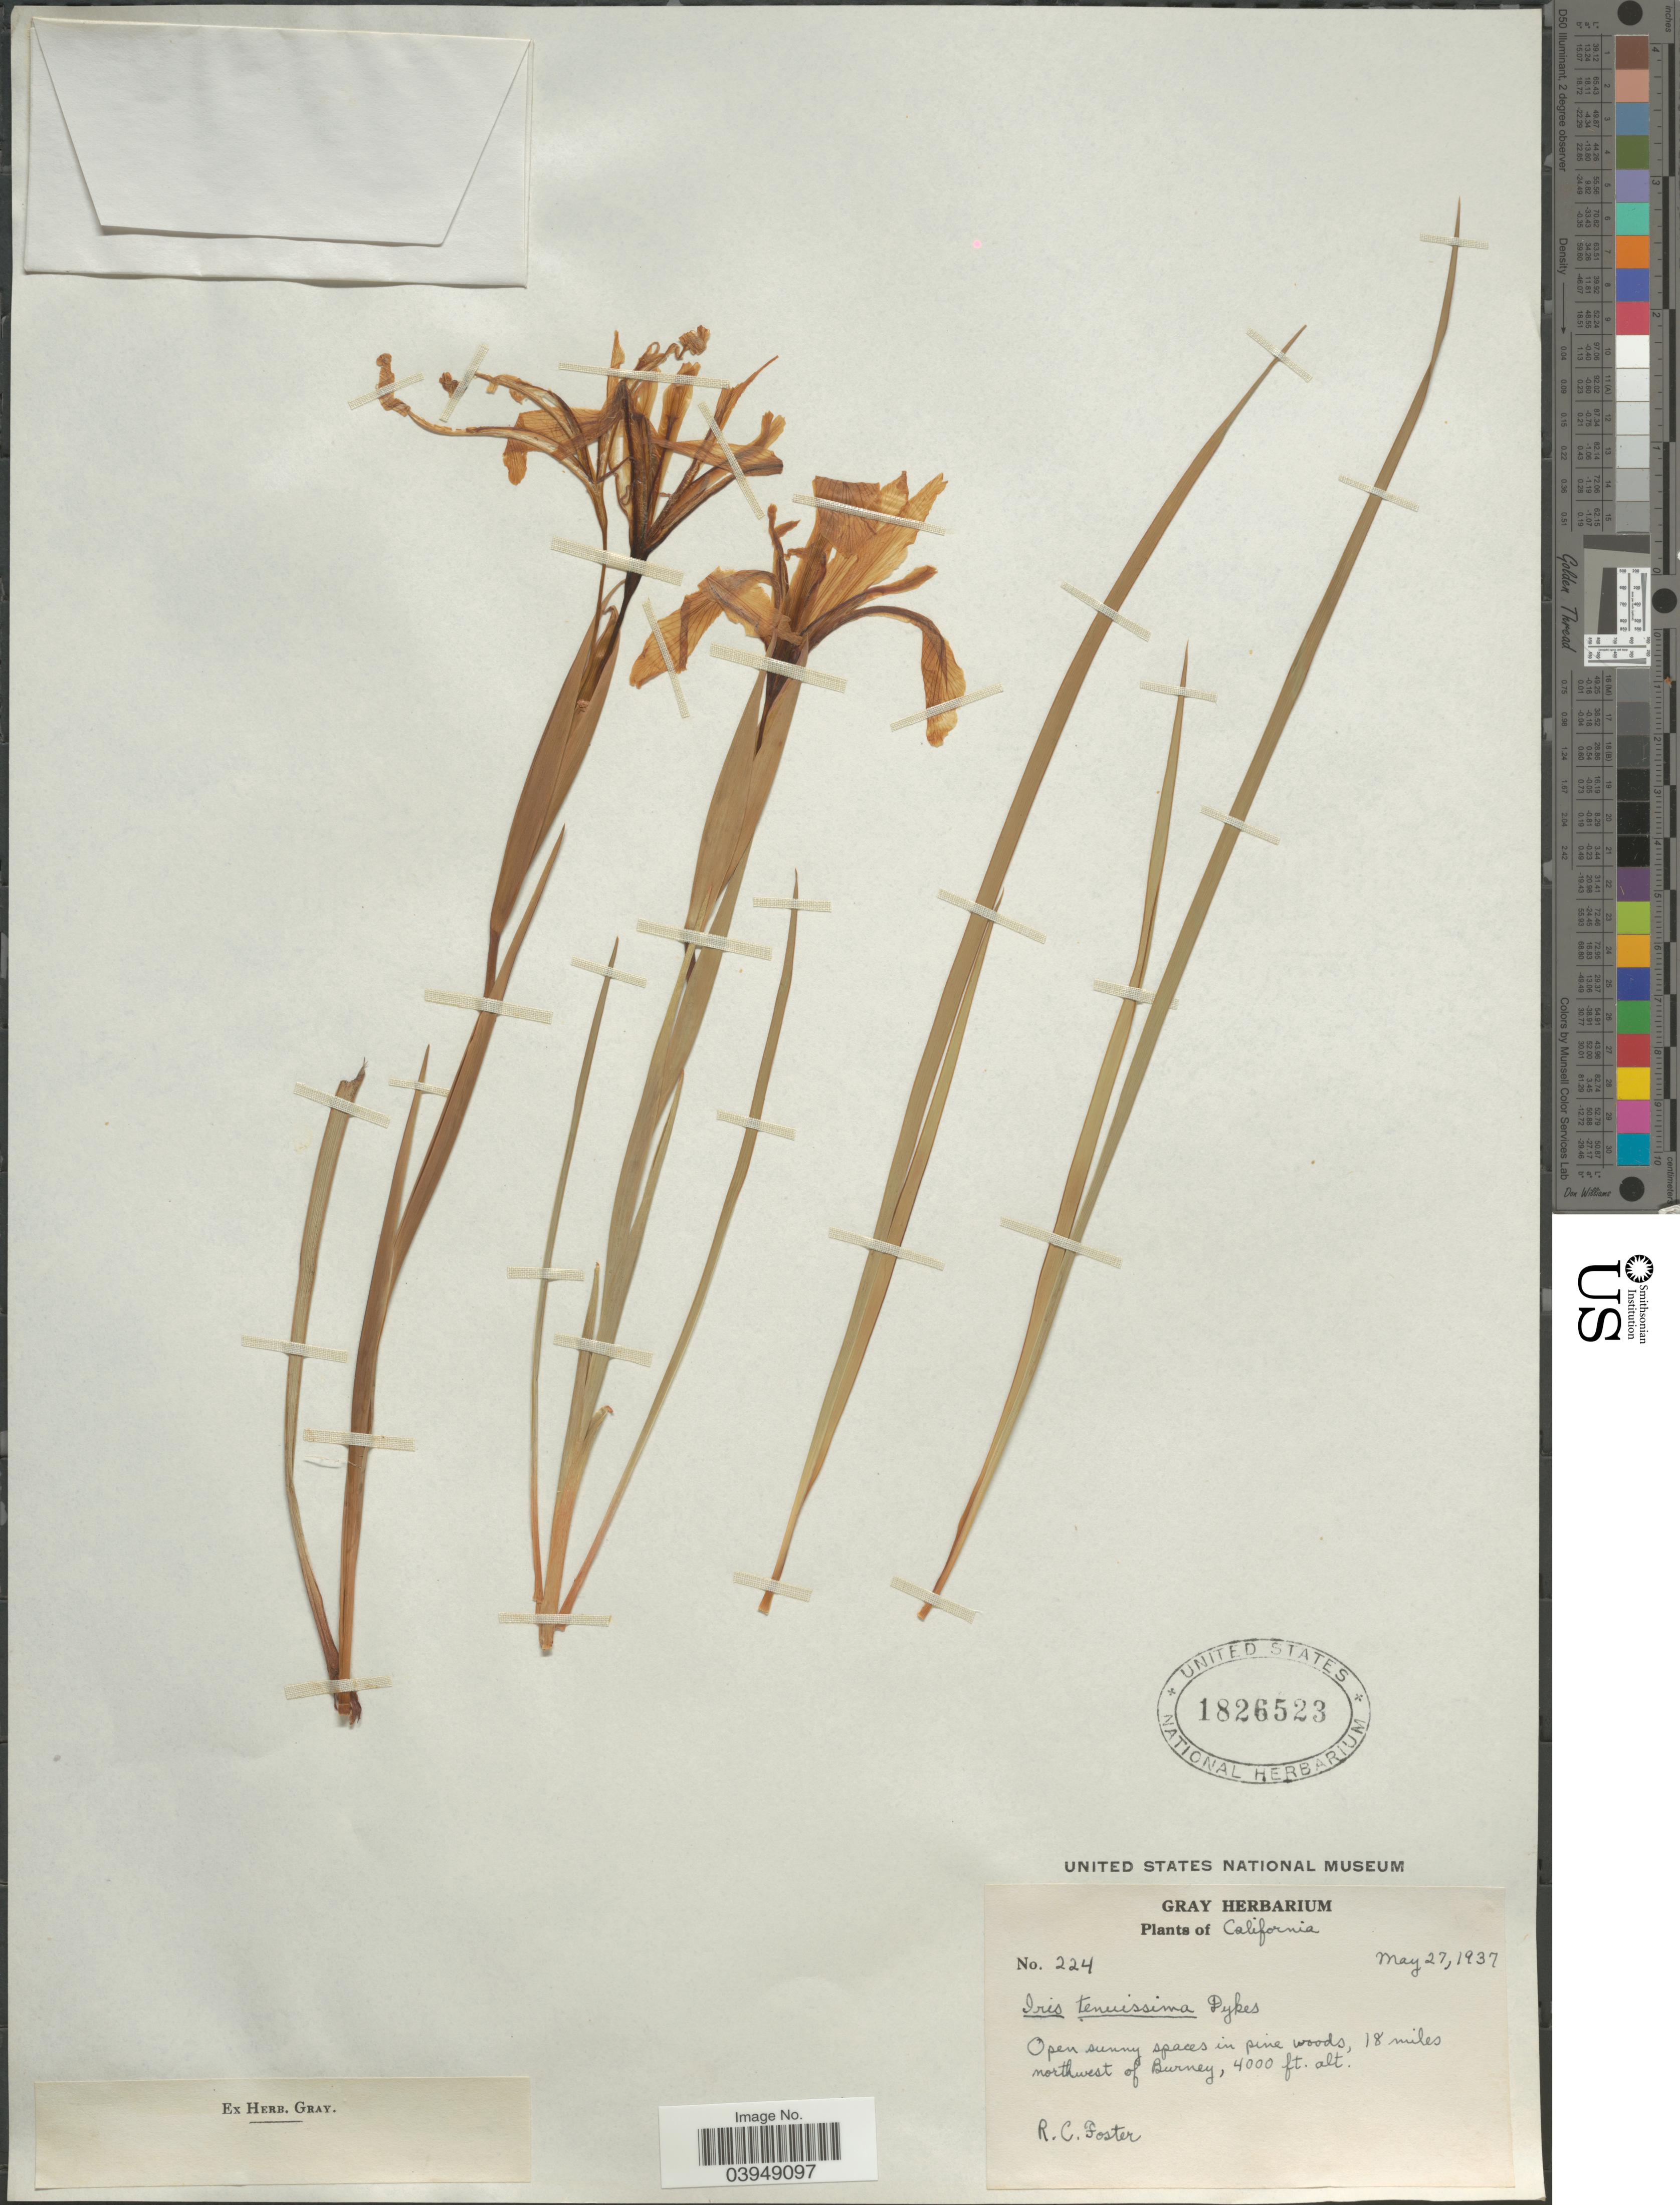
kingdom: Plantae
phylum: Tracheophyta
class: Liliopsida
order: Asparagales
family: Iridaceae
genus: Iris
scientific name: Iris tenuissima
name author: Dykes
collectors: R. C. Foster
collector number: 224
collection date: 1937-05-27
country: United States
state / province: California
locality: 18 miles northwest of Burney.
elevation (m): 1219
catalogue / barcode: US 1826523